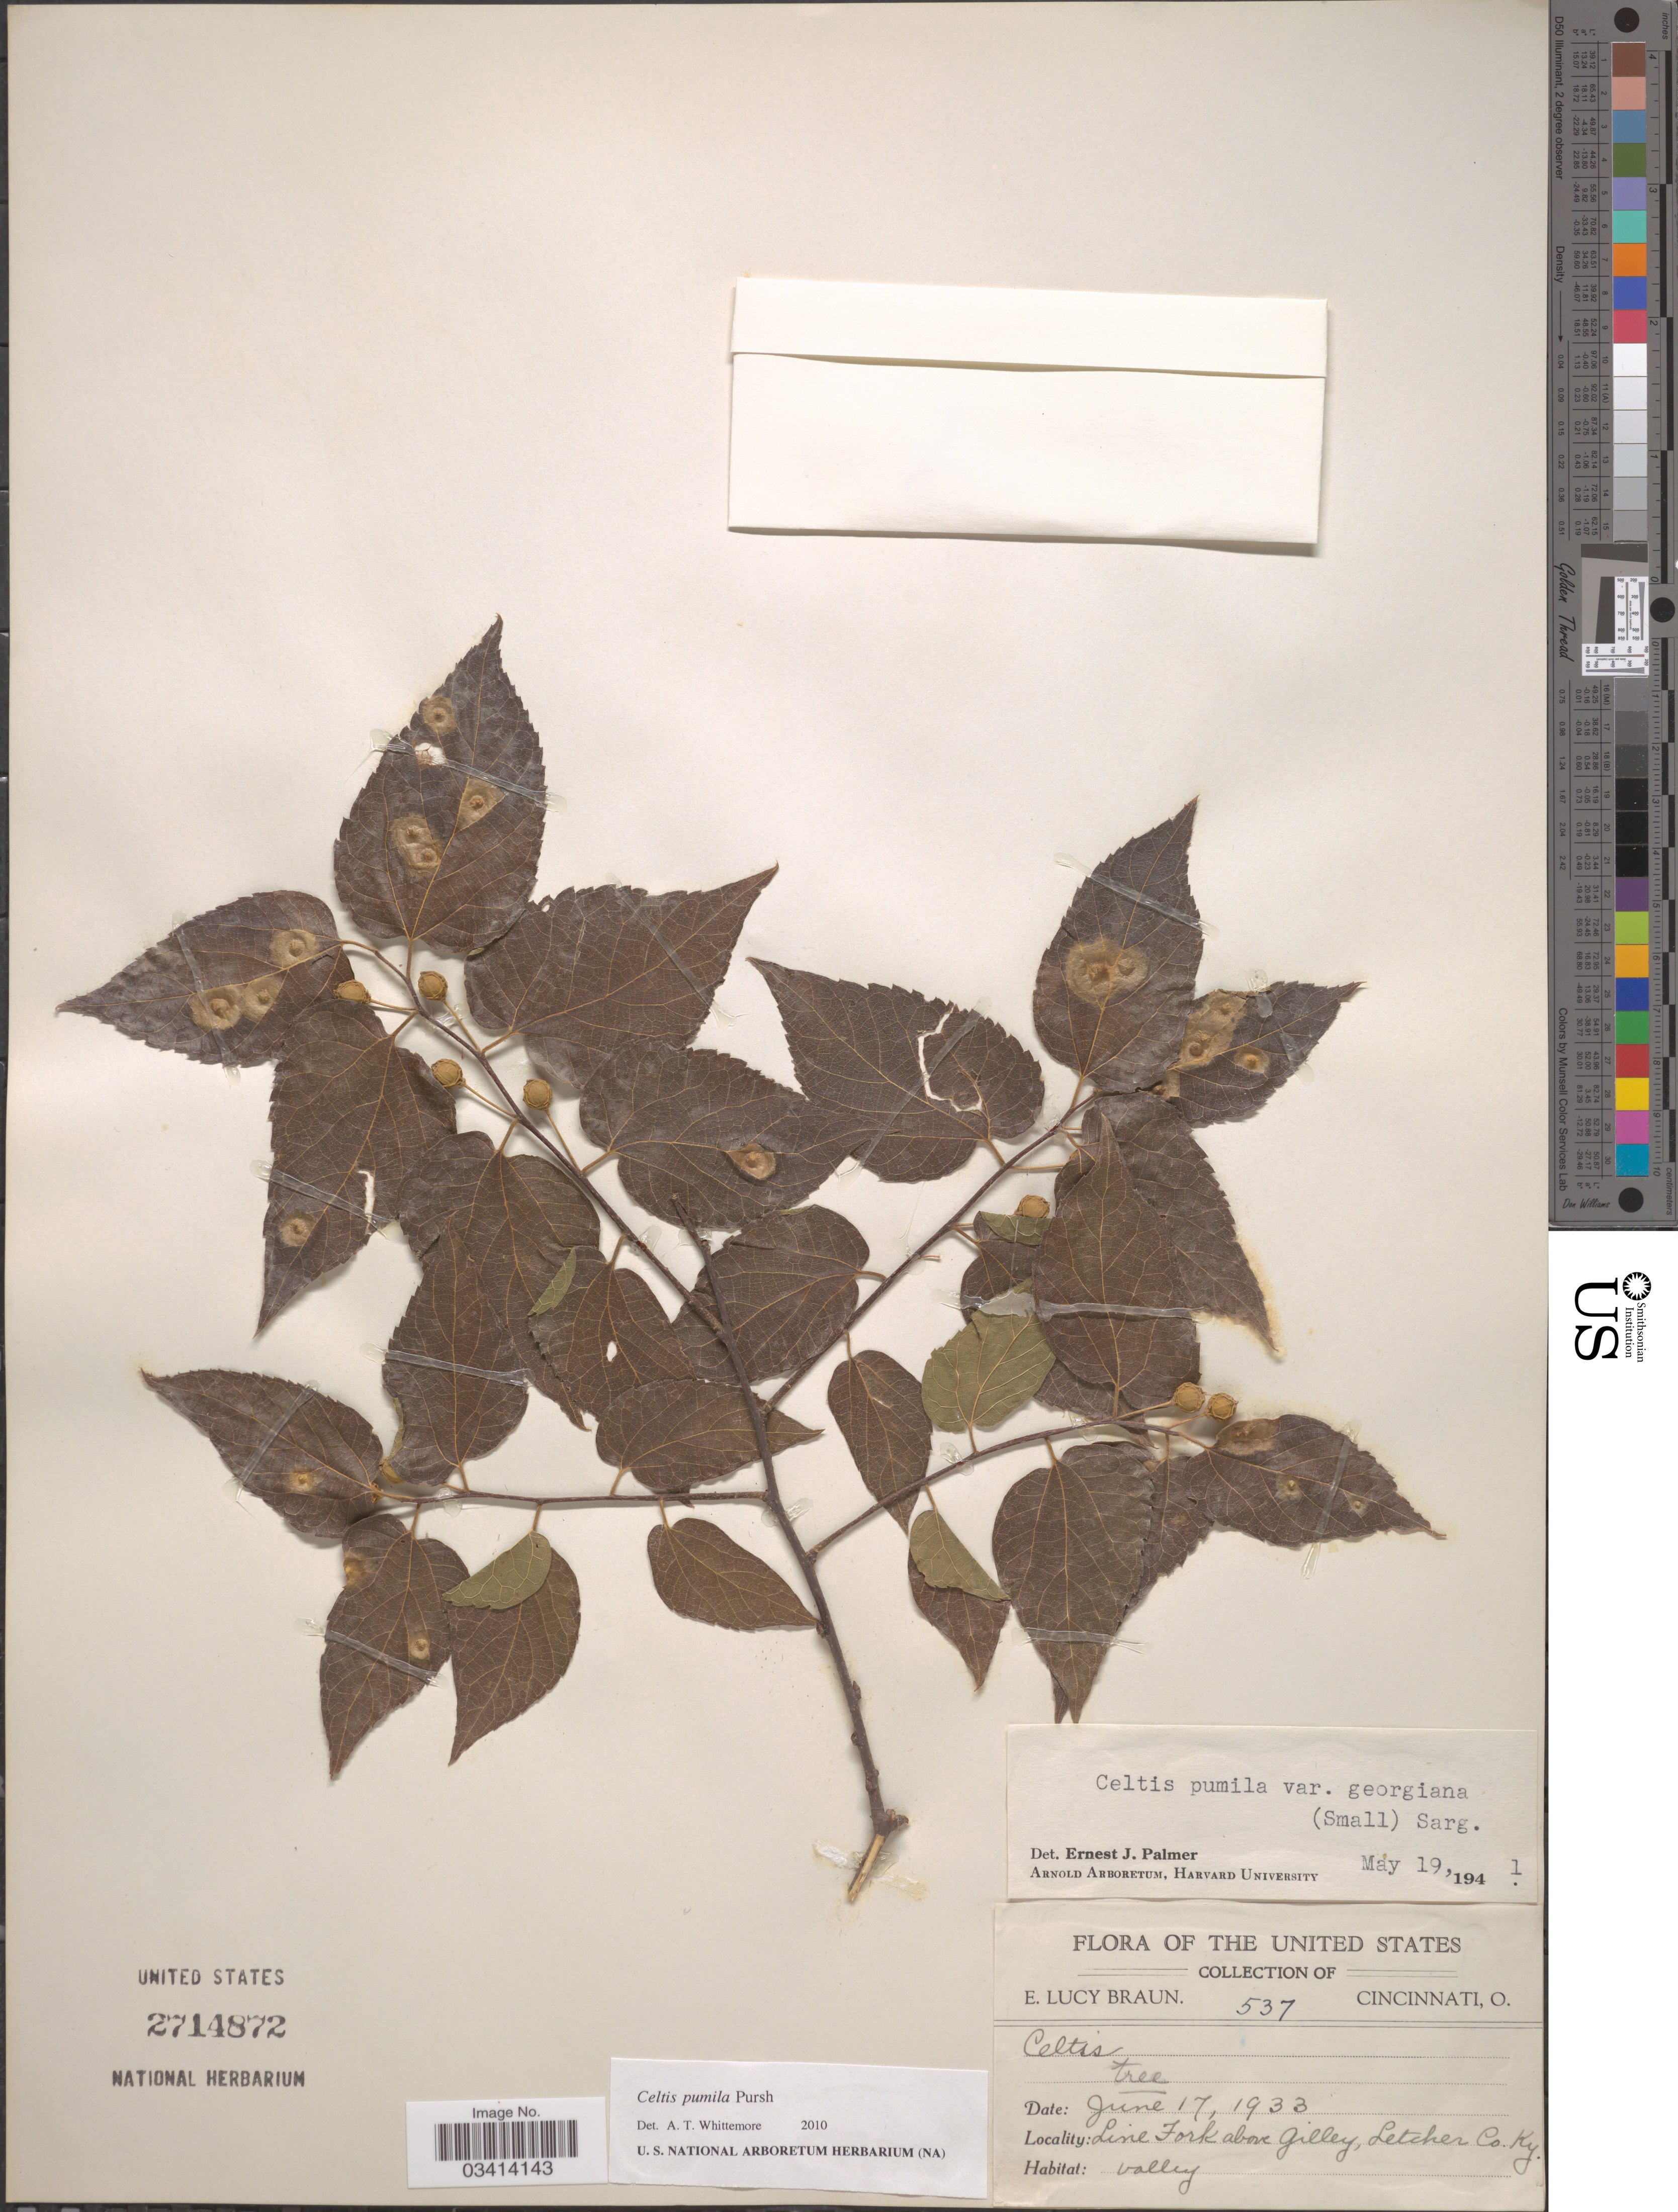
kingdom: Plantae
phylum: Tracheophyta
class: Magnoliopsida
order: Rosales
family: Cannabaceae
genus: Celtis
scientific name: Celtis pumila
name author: Pursh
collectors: E. L. Braun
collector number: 537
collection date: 1933-06-17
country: United States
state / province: Kentucky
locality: Line Fork above Gilley, Letcher Co.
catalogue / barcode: US 2714872